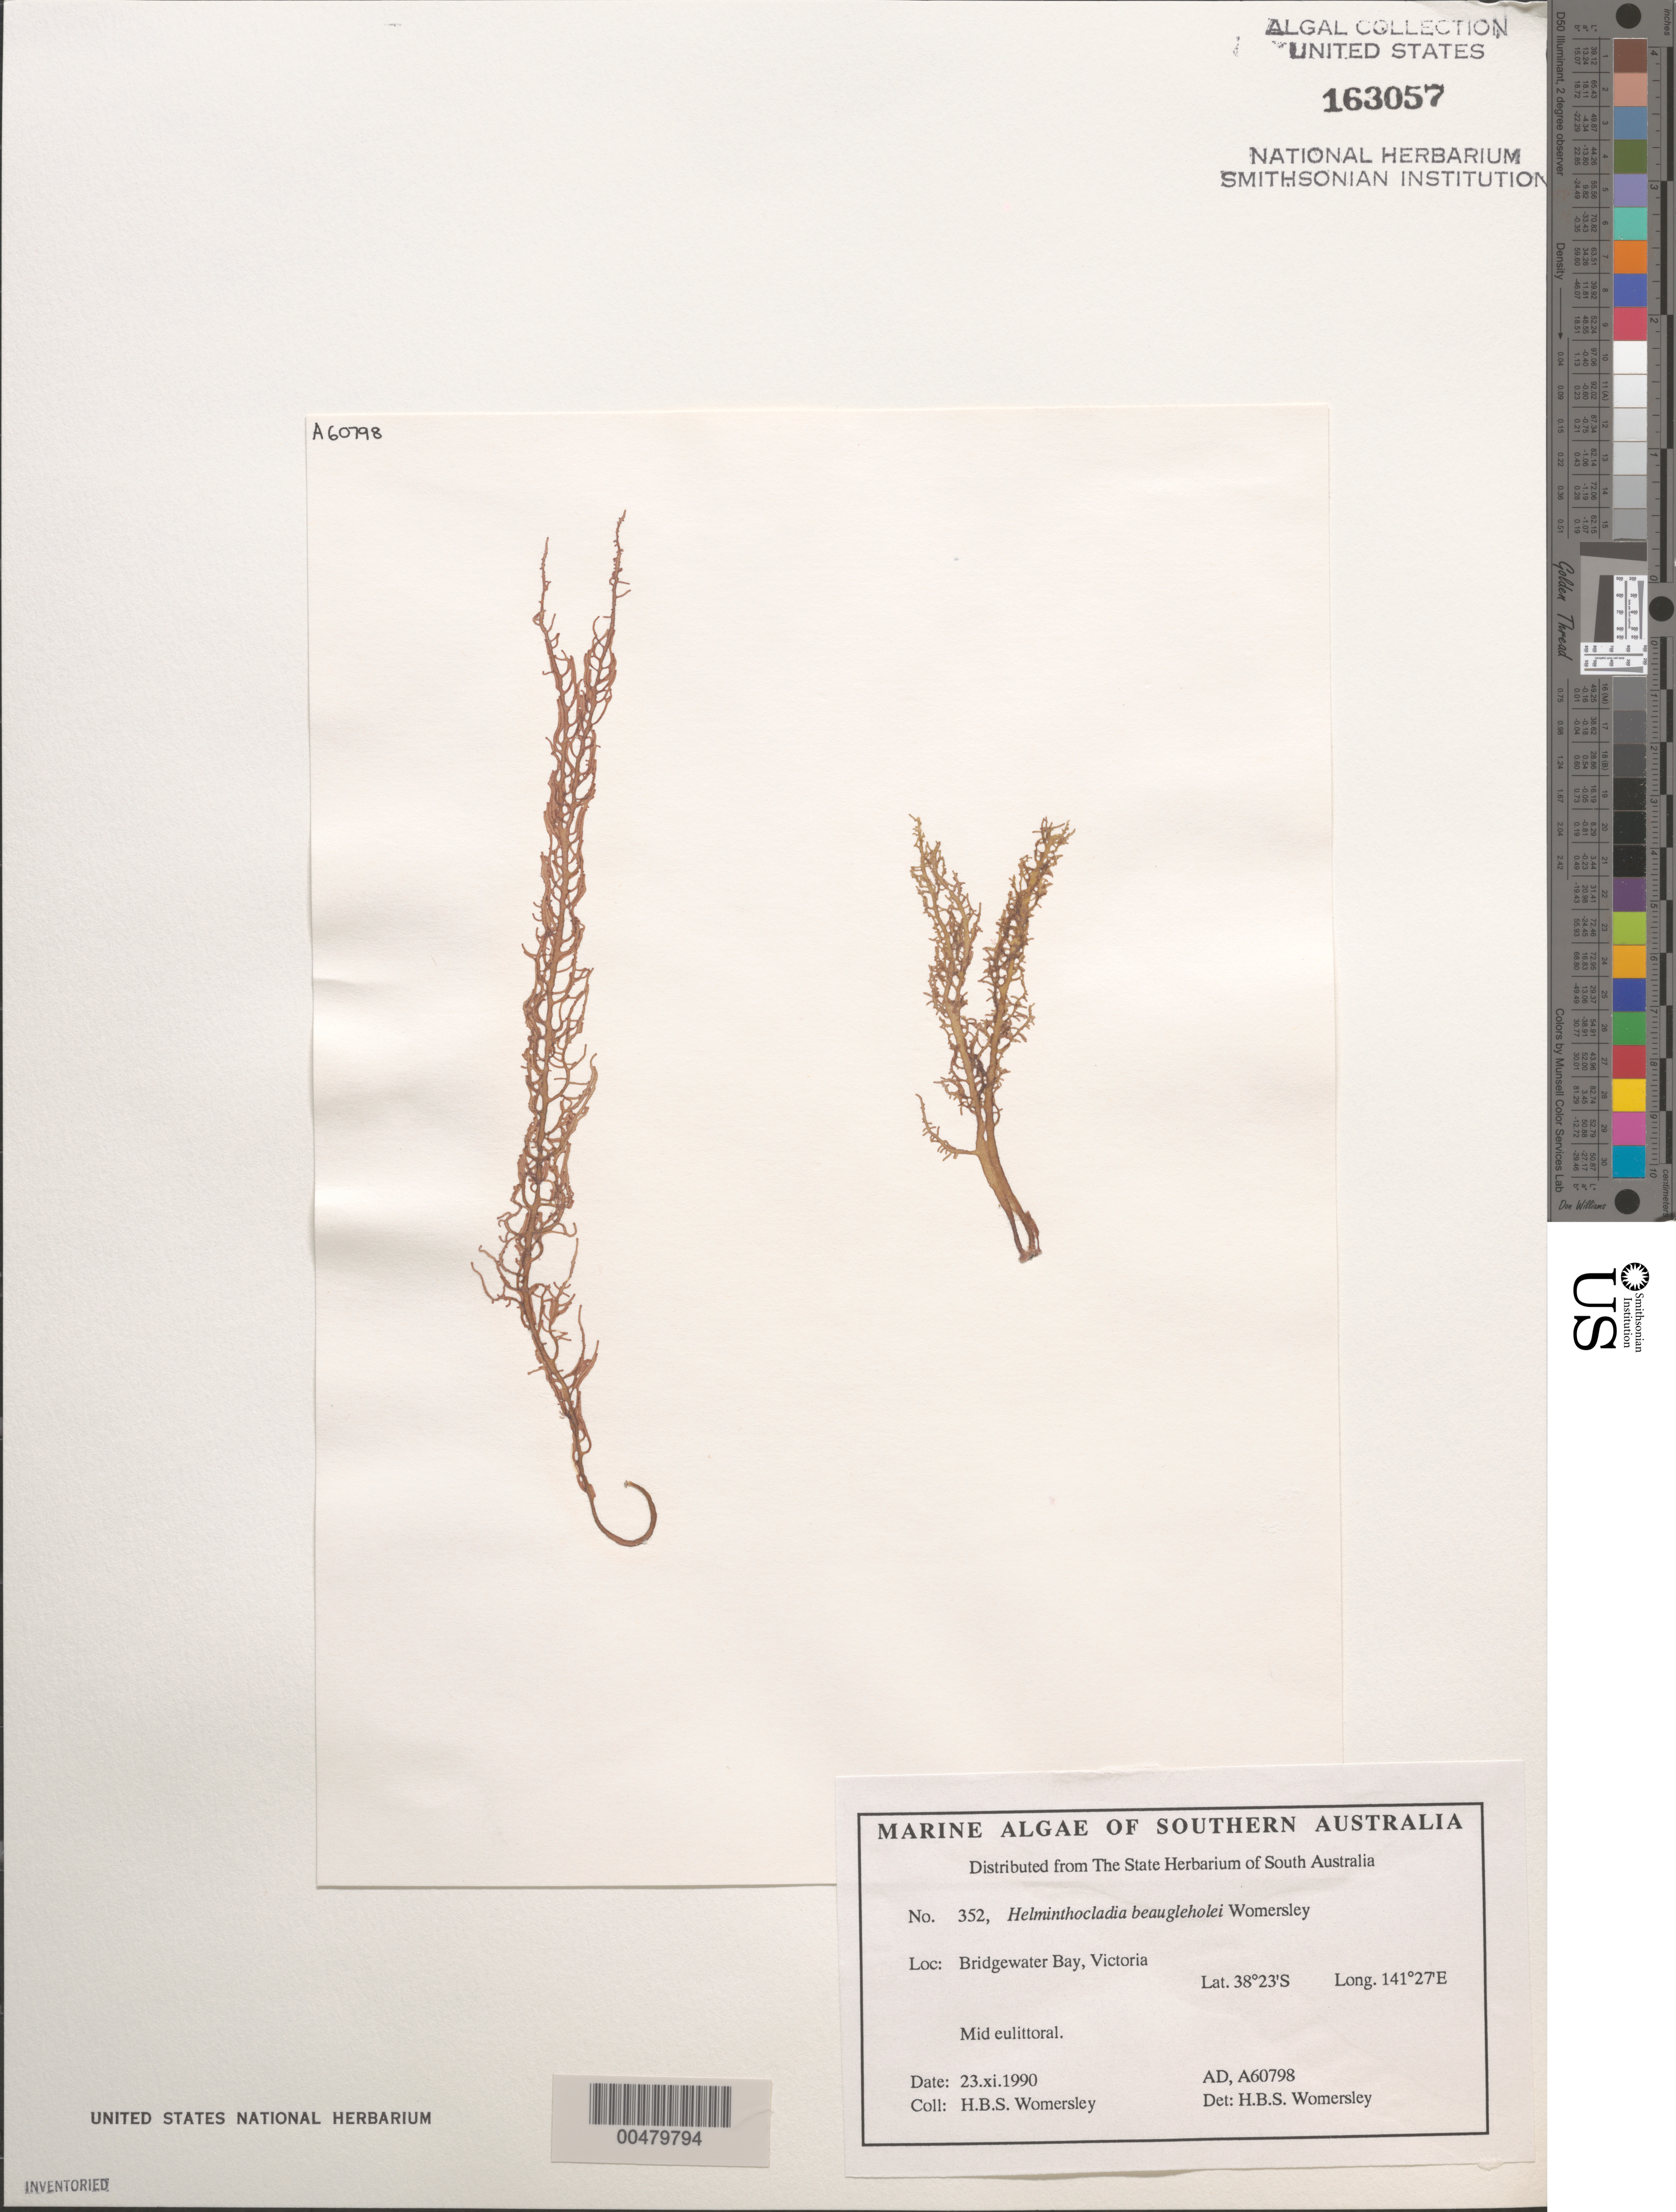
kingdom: Plantae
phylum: Rhodophyta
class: Florideophyceae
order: Nemaliales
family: Liagoraceae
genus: Helminthocladia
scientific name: Helminthocladia beaugleholei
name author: Womersley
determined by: Womersley, H. B. S.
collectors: H. B. S. Womersley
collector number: Ad A60798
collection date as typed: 23 Nov 1990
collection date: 1990-11-23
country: Australia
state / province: Victoria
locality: Bridgewater Bay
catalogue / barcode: US 163057